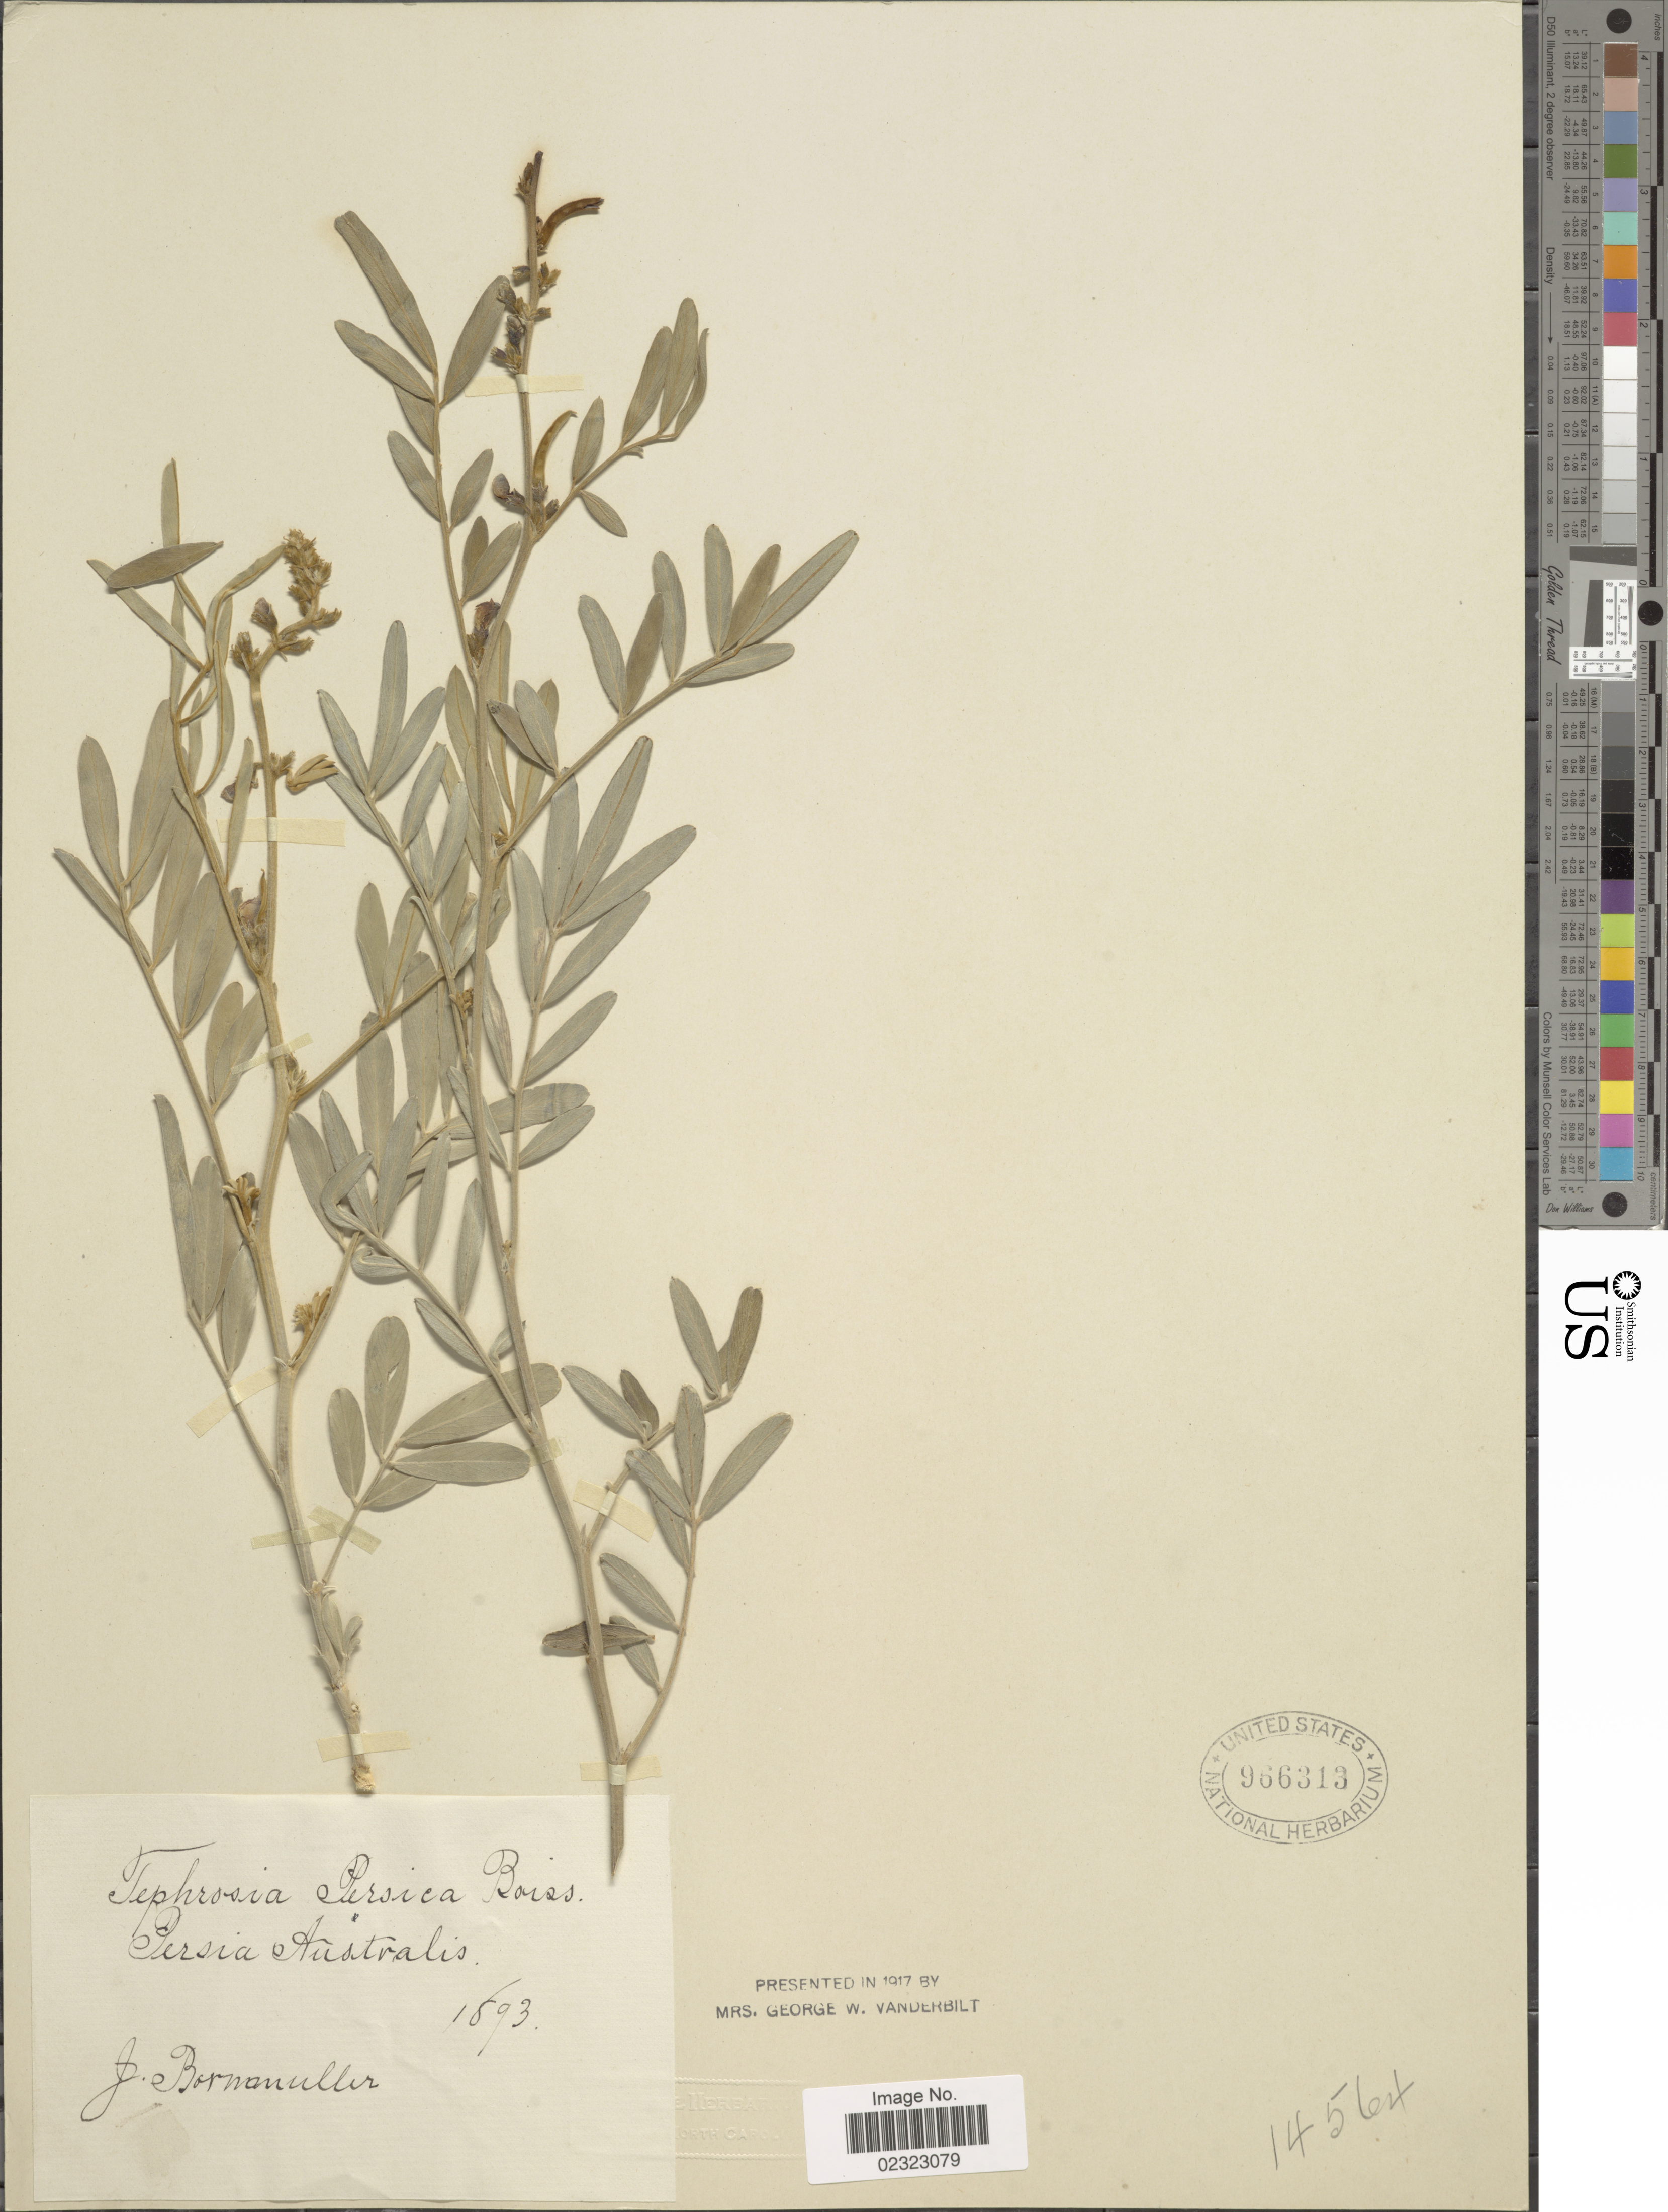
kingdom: Plantae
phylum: Tracheophyta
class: Magnoliopsida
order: Fabales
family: Fabaceae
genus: Tephrosia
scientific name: Tephrosia persica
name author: Boiss.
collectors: J. Bornmüller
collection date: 1893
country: Iran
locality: Persica. Persia Australis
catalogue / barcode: US 966313